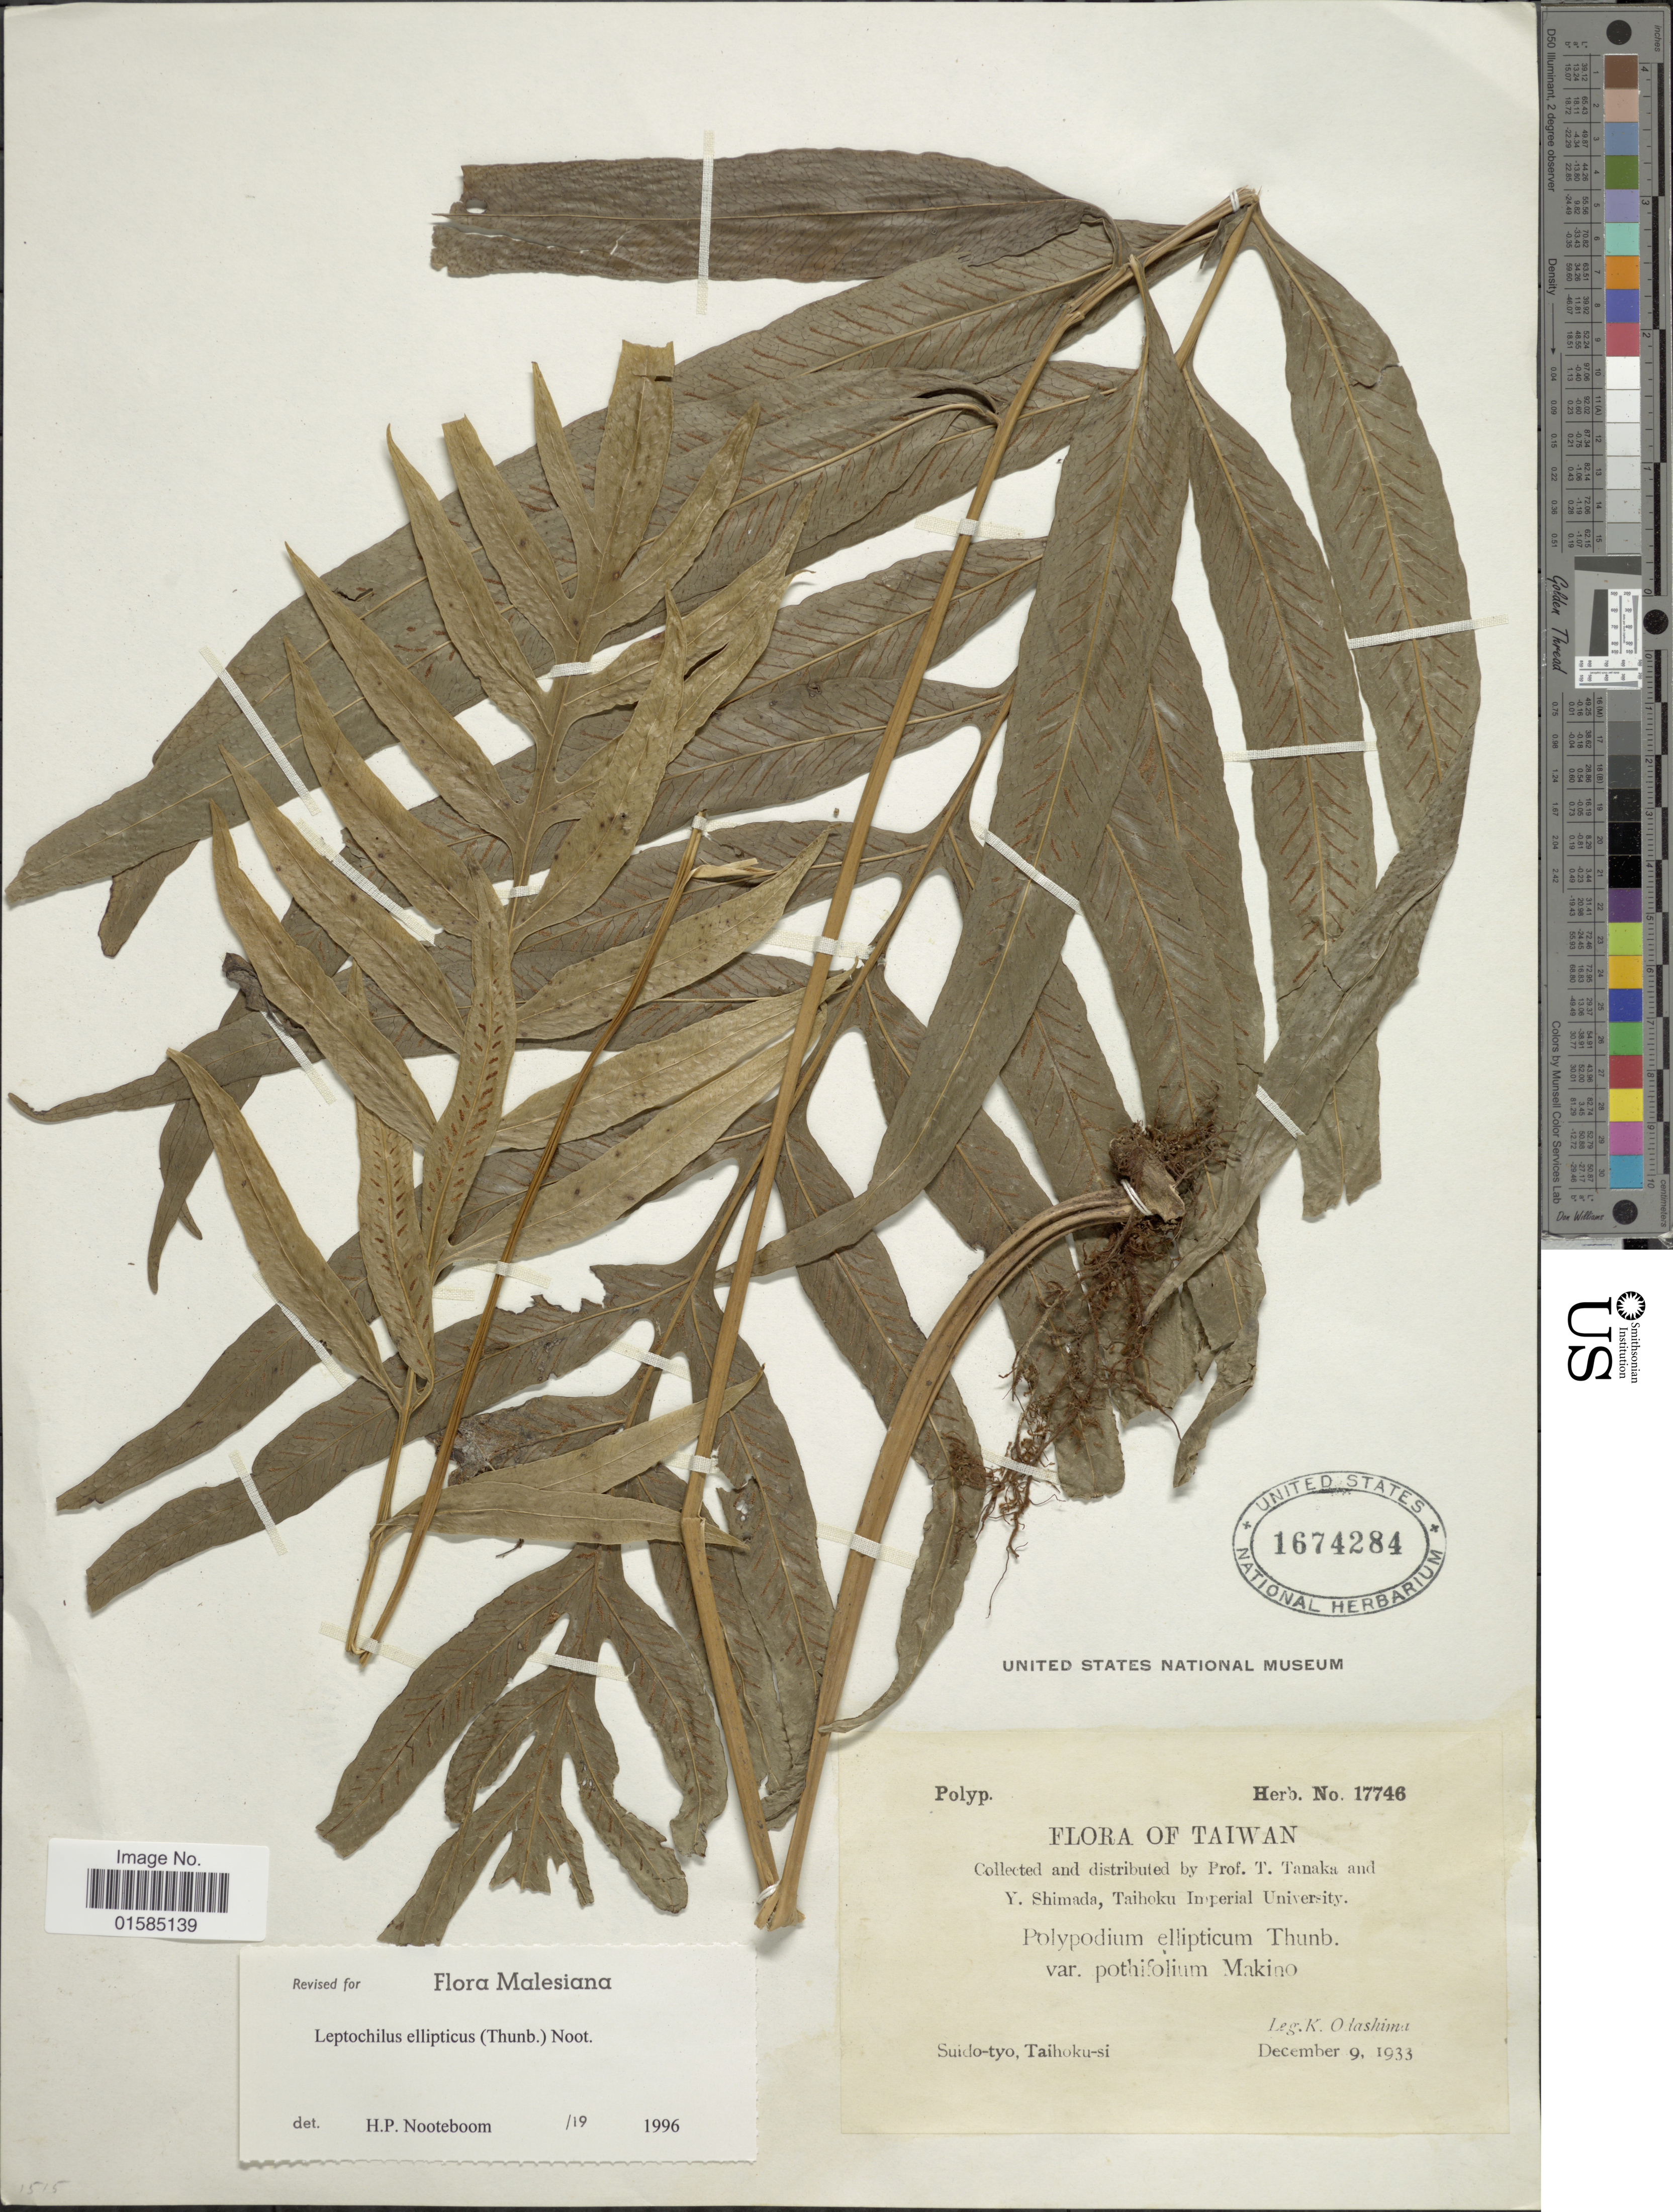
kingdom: Plantae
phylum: Tracheophyta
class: Polypodiopsida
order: Polypodiales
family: Polypodiaceae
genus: Leptochilus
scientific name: Leptochilus ellipticus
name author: (Thunb.) Noot.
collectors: K. Odashima, T. Tanaka & Y. Shimada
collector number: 17746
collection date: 1933-12-09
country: Taiwan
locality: Taiwan, Suido-tyo, Taihoku-si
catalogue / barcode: US 1674284